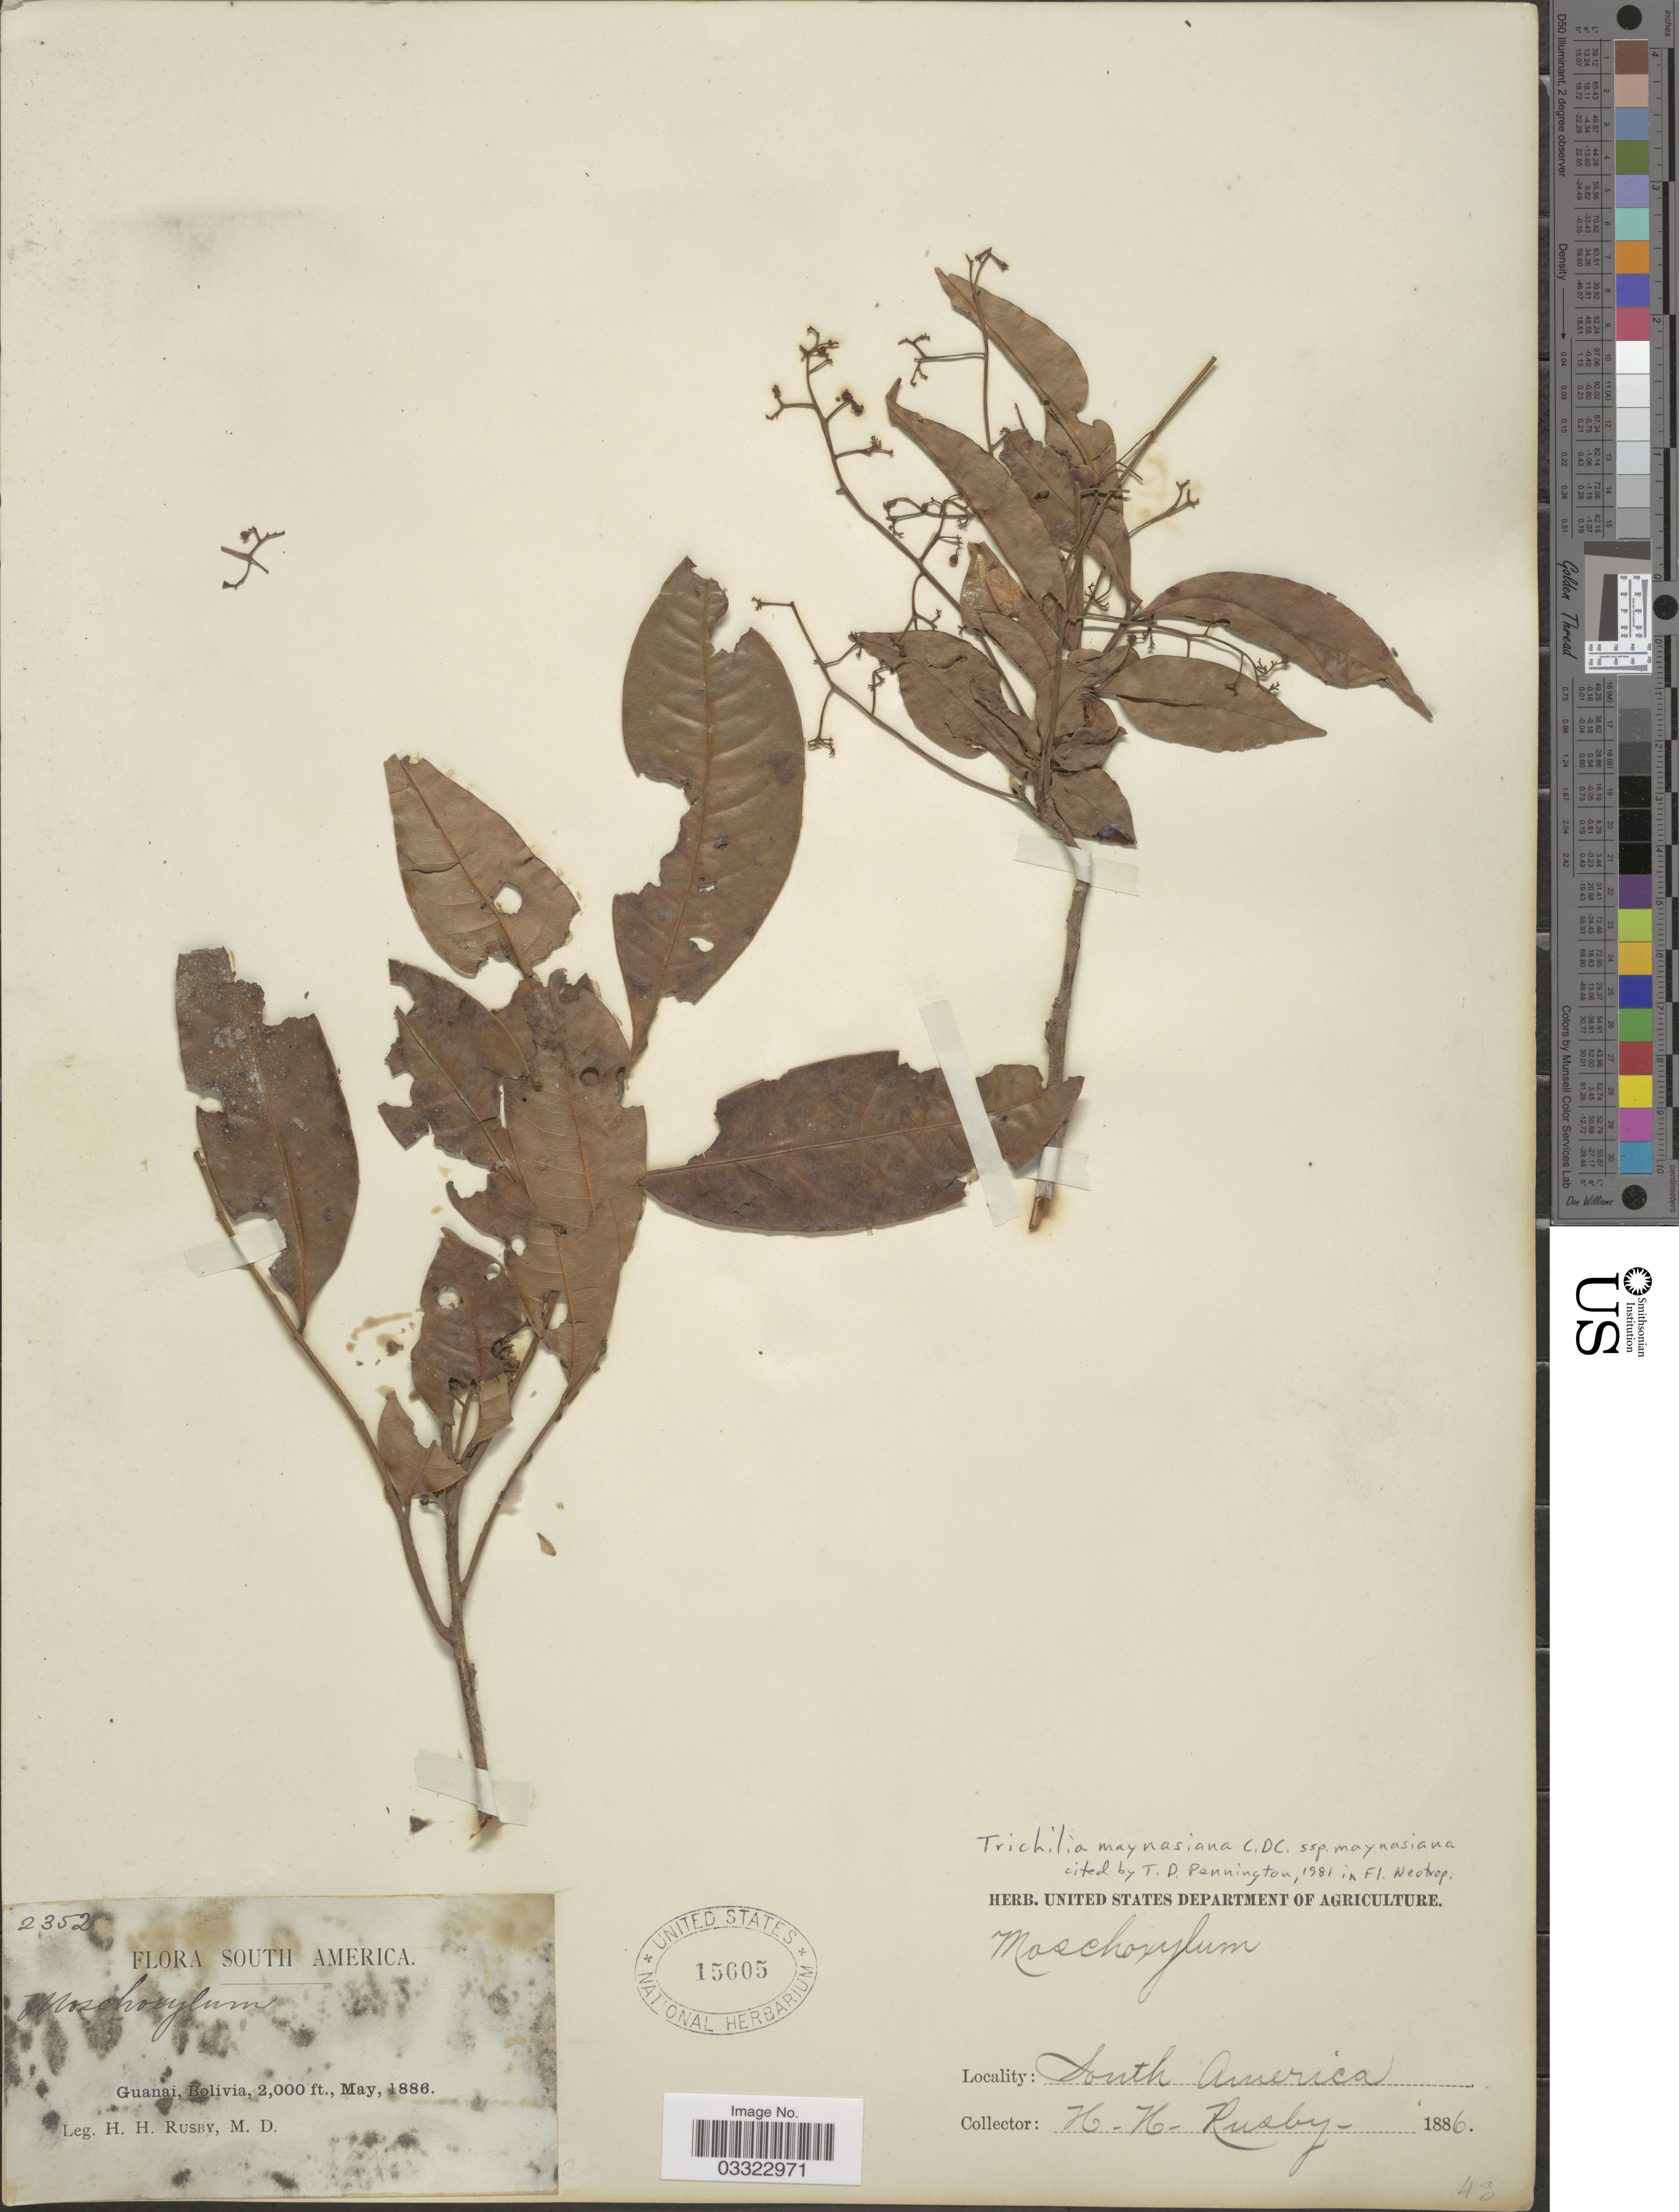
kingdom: Plantae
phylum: Tracheophyta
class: Magnoliopsida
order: Sapindales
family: Meliaceae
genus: Trichilia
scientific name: Trichilia maynasiana subsp. maynasiana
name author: C. DC.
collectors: H. H. Rusby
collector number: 2352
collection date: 1886-05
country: Bolivia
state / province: La Páz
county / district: Larecaja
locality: Guanay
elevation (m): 610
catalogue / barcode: US 15605